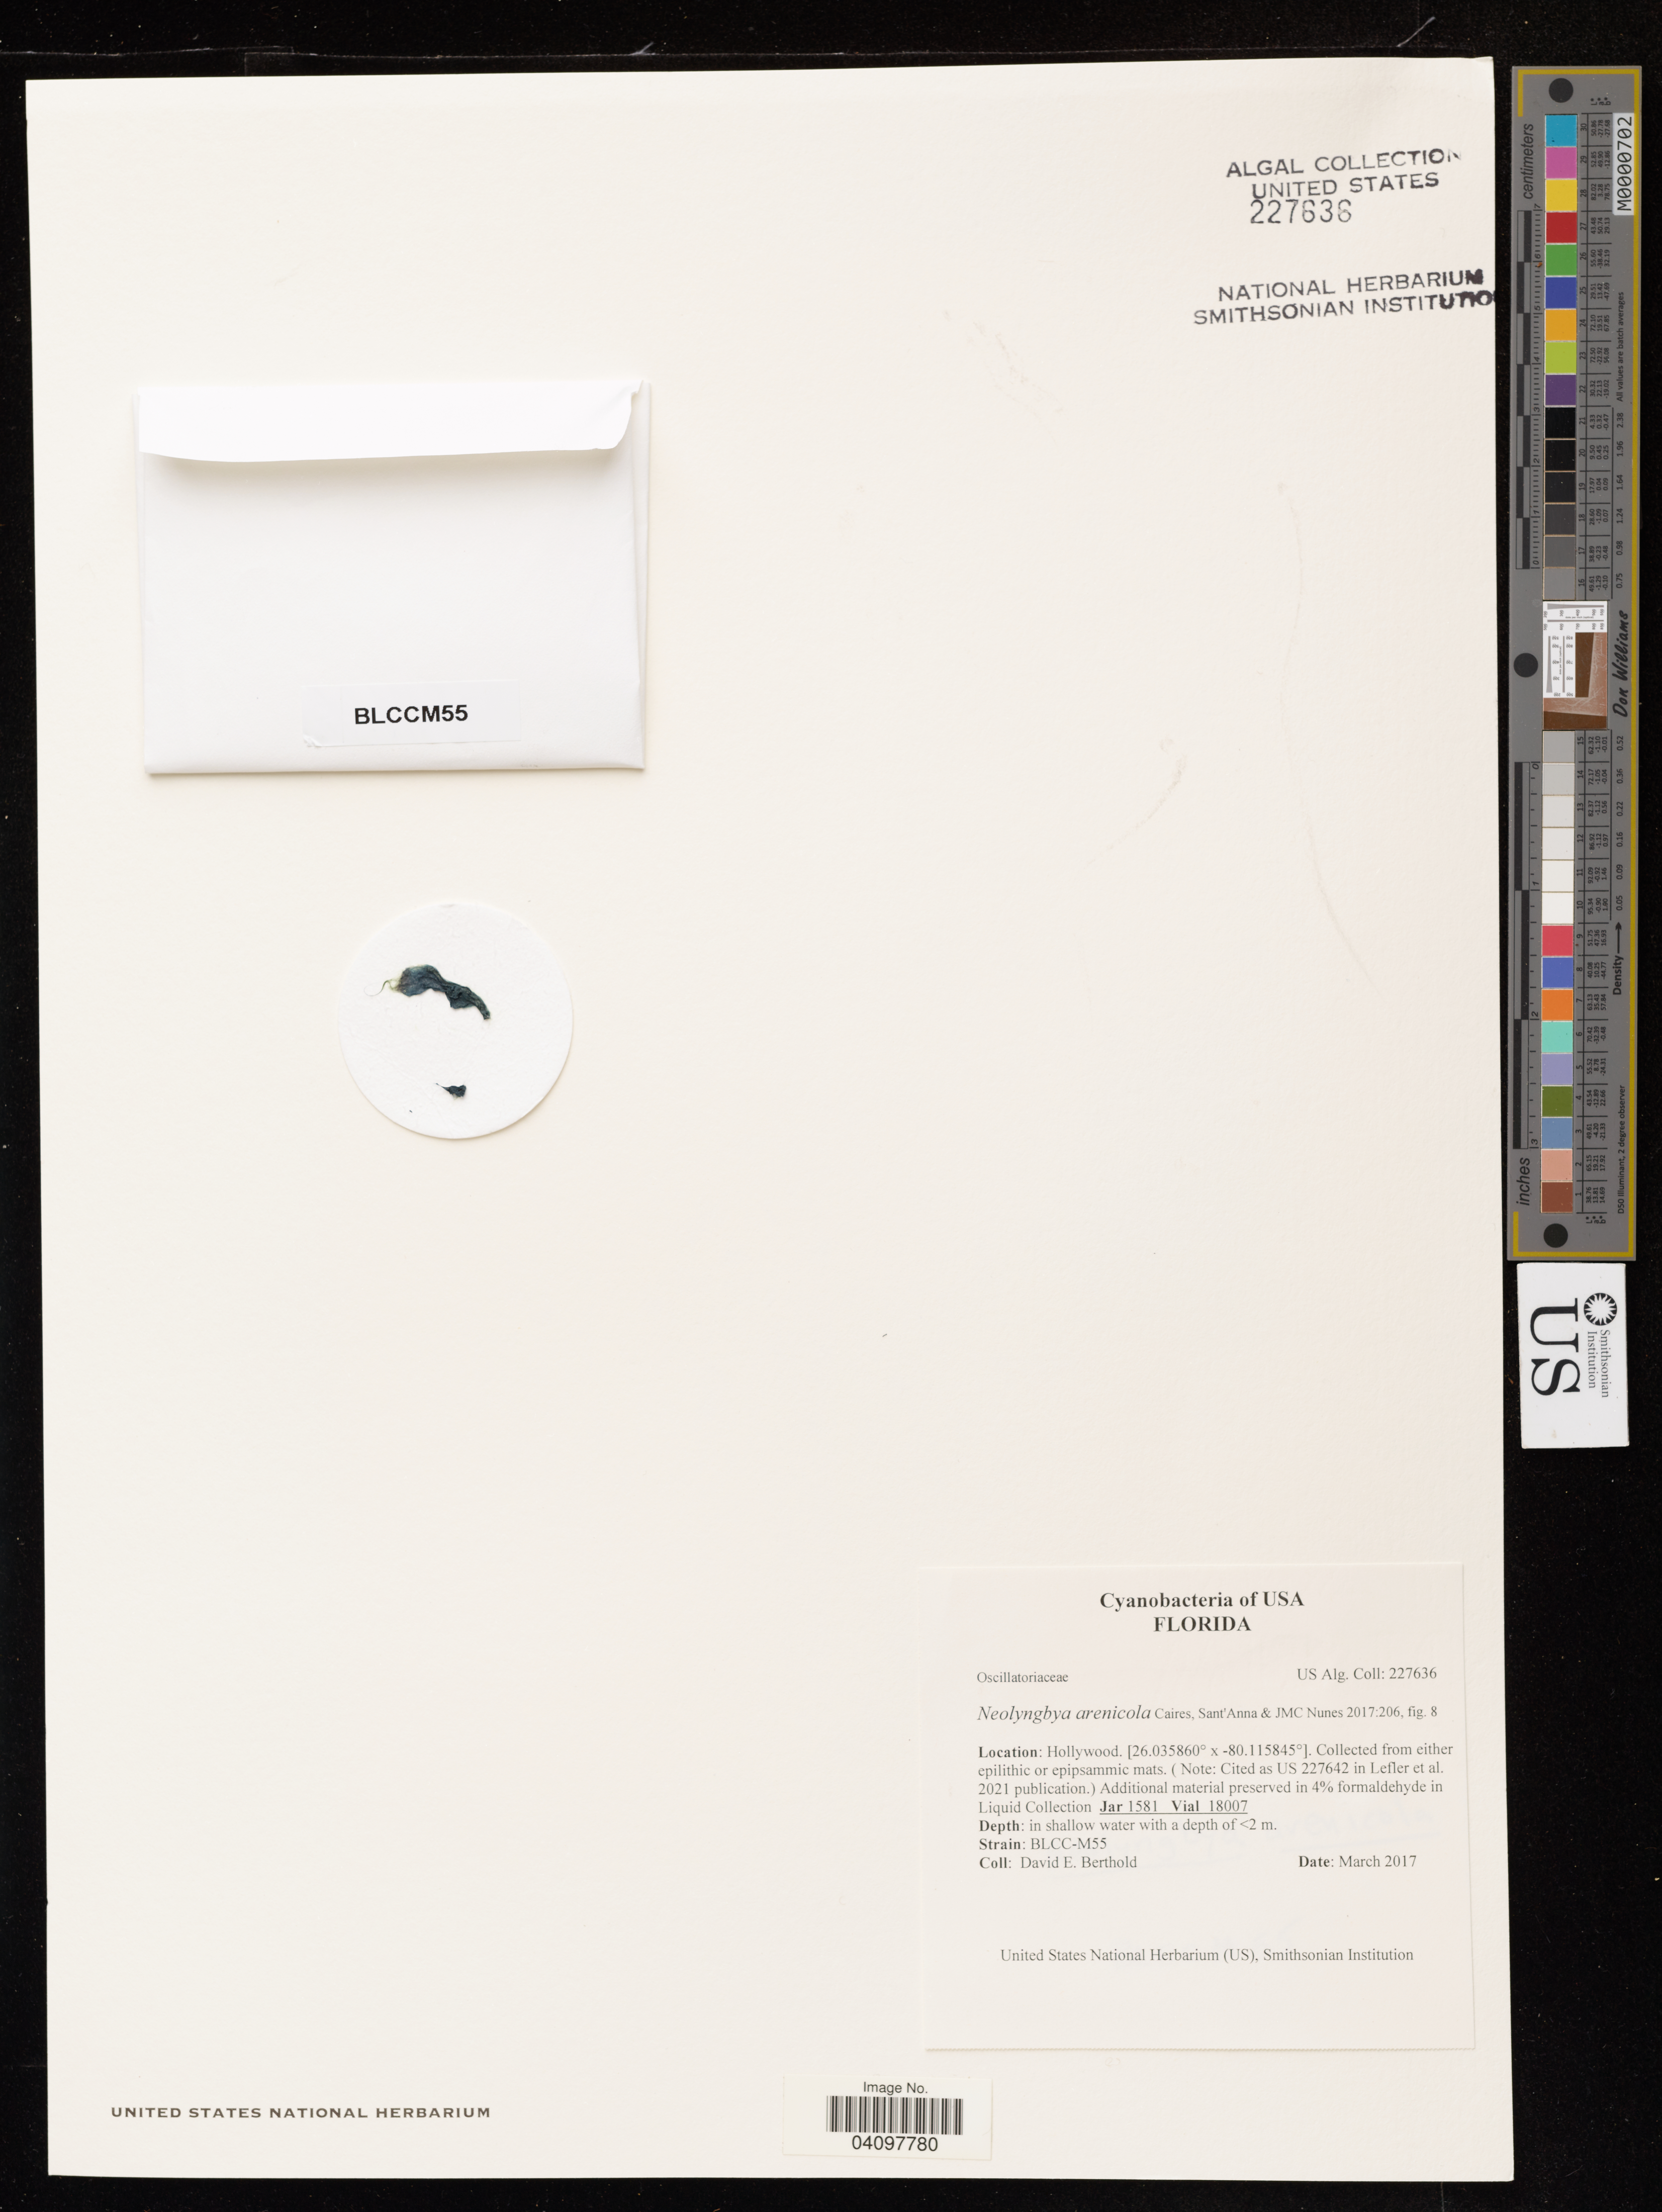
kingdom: Bacteria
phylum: Cyanobacteria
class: Cyanobacteriia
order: Cyanobacteriales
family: Microcoleaceae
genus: Neolyngbya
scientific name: Neolyngbya arenicola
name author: Caires et al.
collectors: D. Berthold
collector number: BLCC-M55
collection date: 2017-03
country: United States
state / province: Florida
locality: Hollywood. Collected from either epilithic or epipsammic mats.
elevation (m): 2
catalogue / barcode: US 227636